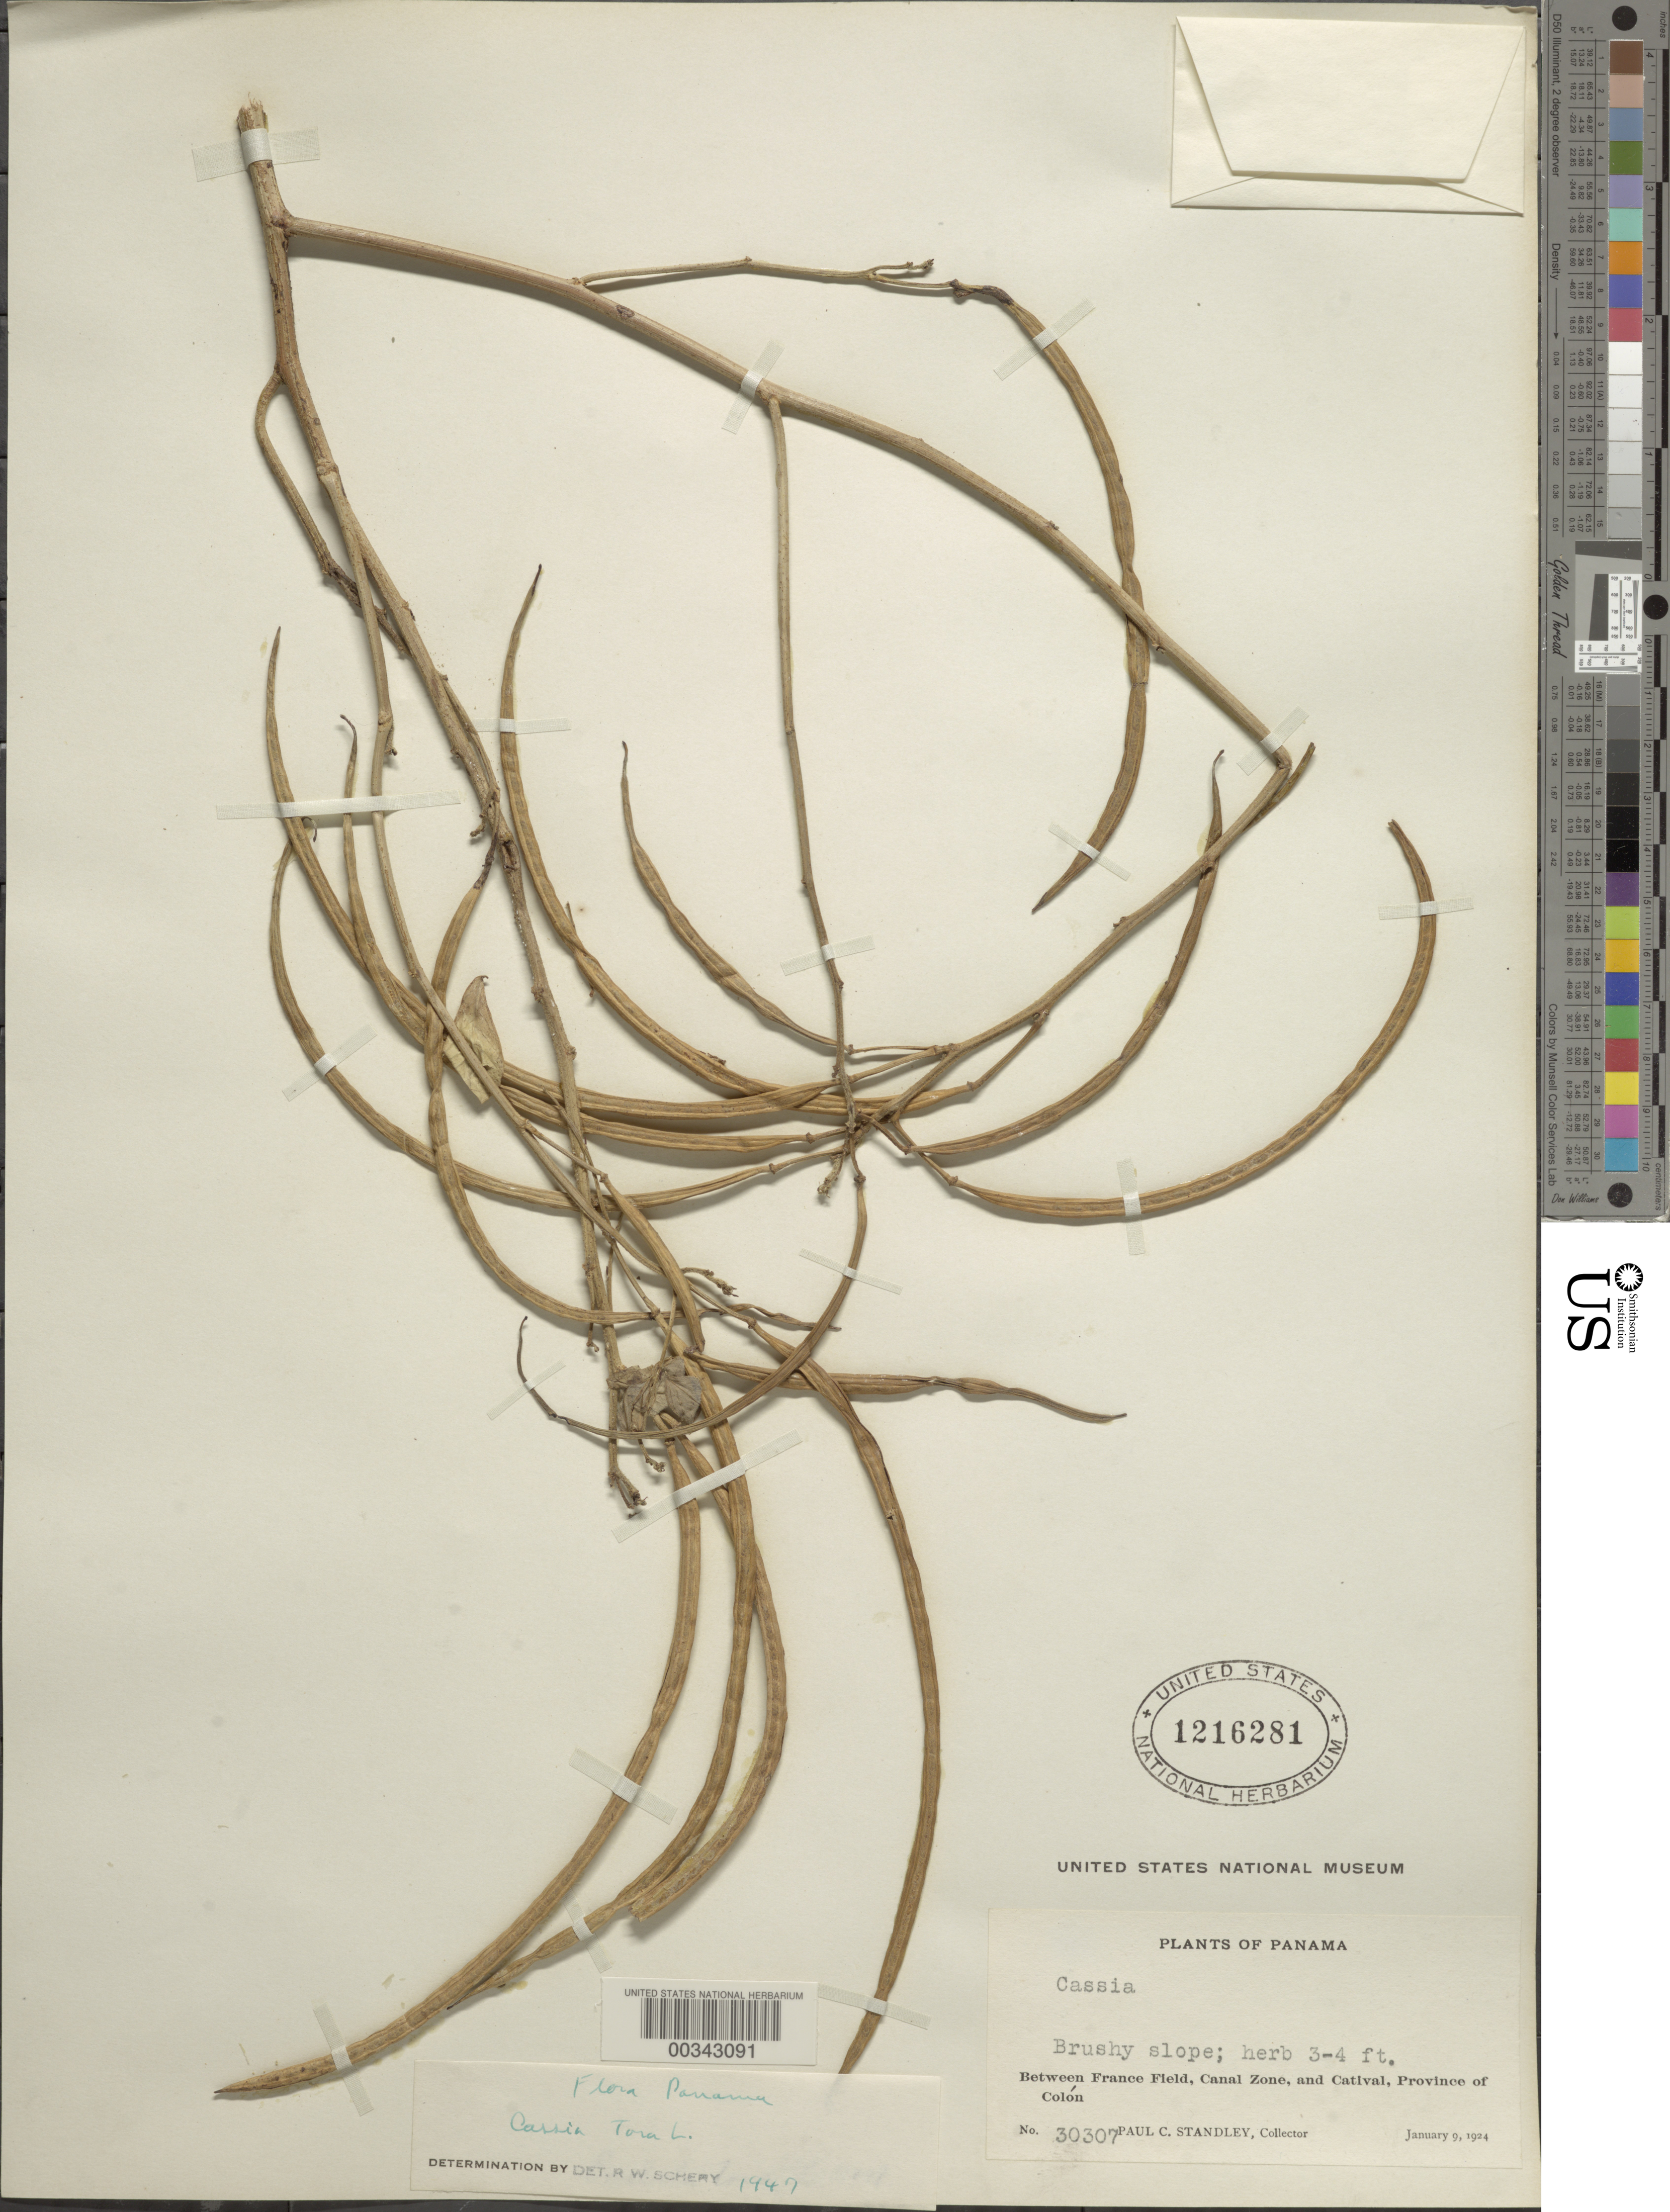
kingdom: Plantae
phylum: Tracheophyta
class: Magnoliopsida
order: Fabales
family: Fabaceae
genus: Senna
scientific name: Senna obtusifolia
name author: (L.) H.S. Irwin & Barneby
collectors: P. C. Standley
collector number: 30307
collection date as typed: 09 Jan 1924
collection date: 1924-01-09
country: Panama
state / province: Colón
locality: Between France Field, Canal Zone, and Catival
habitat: Brushy slope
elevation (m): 500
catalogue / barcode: US 1216281